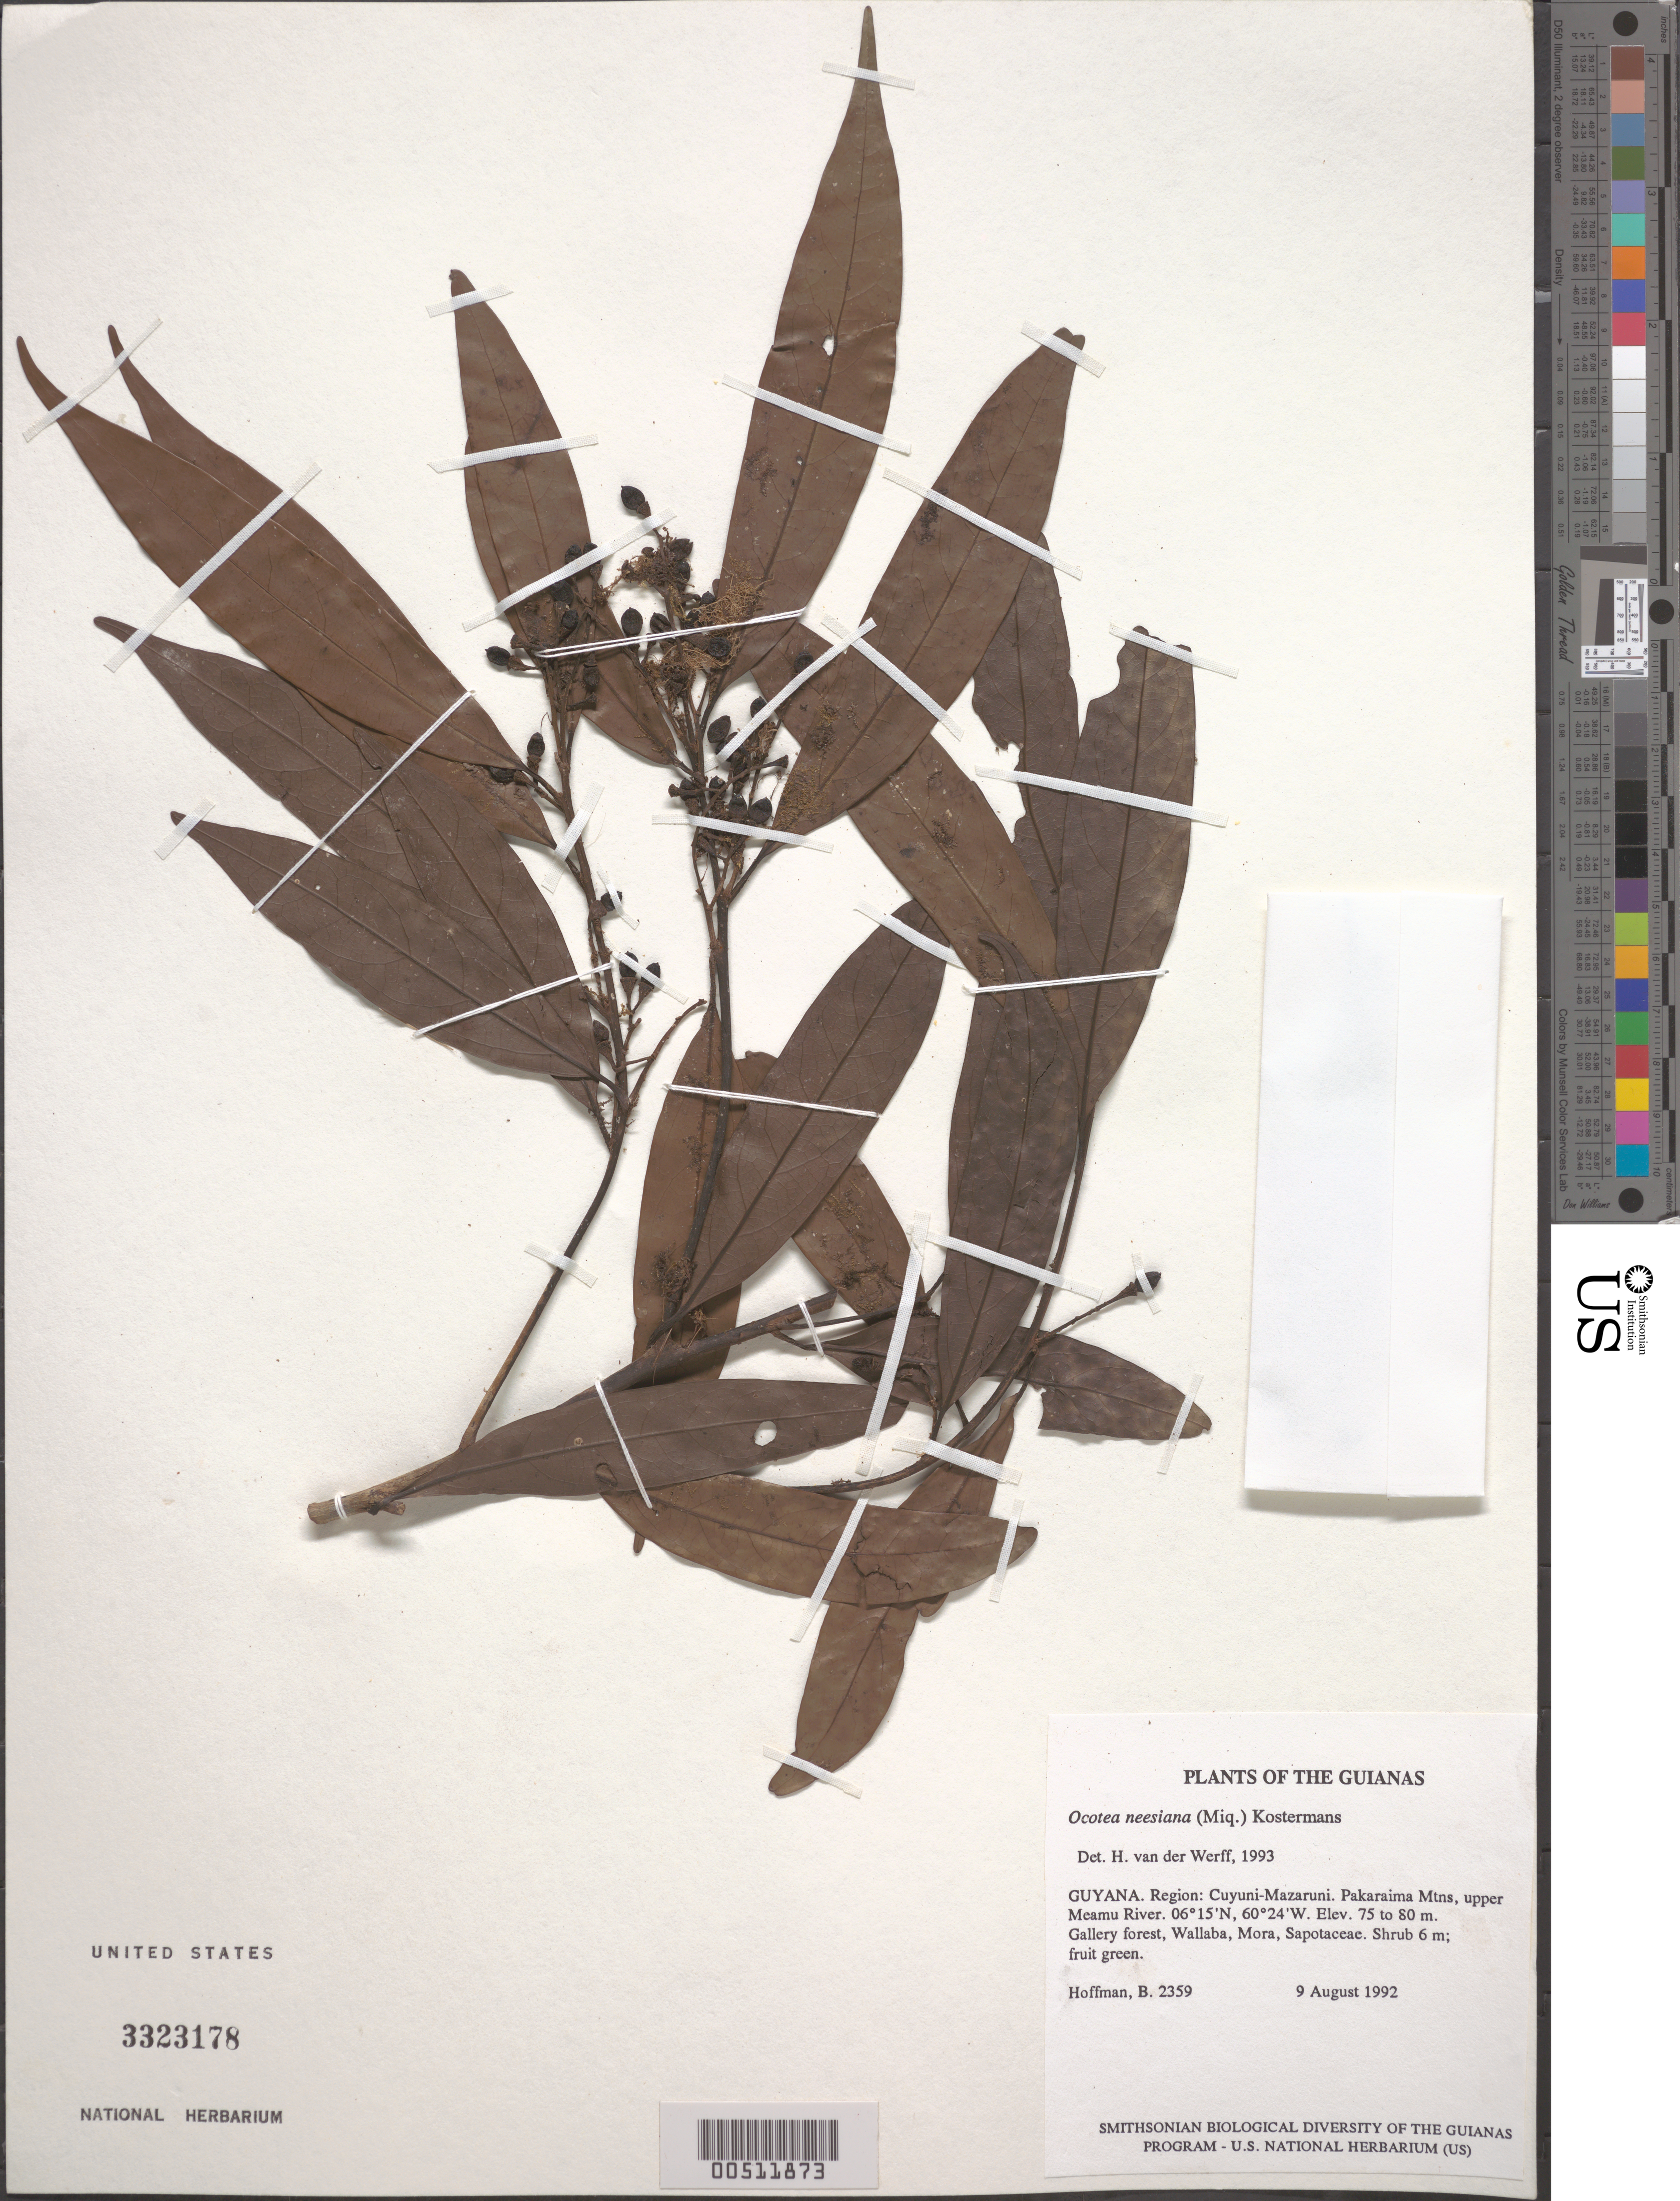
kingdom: Plantae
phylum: Tracheophyta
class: Magnoliopsida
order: Laurales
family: Lauraceae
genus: Ocotea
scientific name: Ocotea neesiana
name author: (Miq.) Kosterm.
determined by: van der Werff, H., (MO), Missouri Botanical Garden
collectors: B. Hoffman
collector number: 2359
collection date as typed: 9 August 1992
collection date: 1992-08-09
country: Guyana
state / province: Cuyuni-Mazaruni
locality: Pakaraima Mountains, upper Meamu River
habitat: Gallery forest, Wallaba, Mora, Sapotaceae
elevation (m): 75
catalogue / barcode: US 3323178